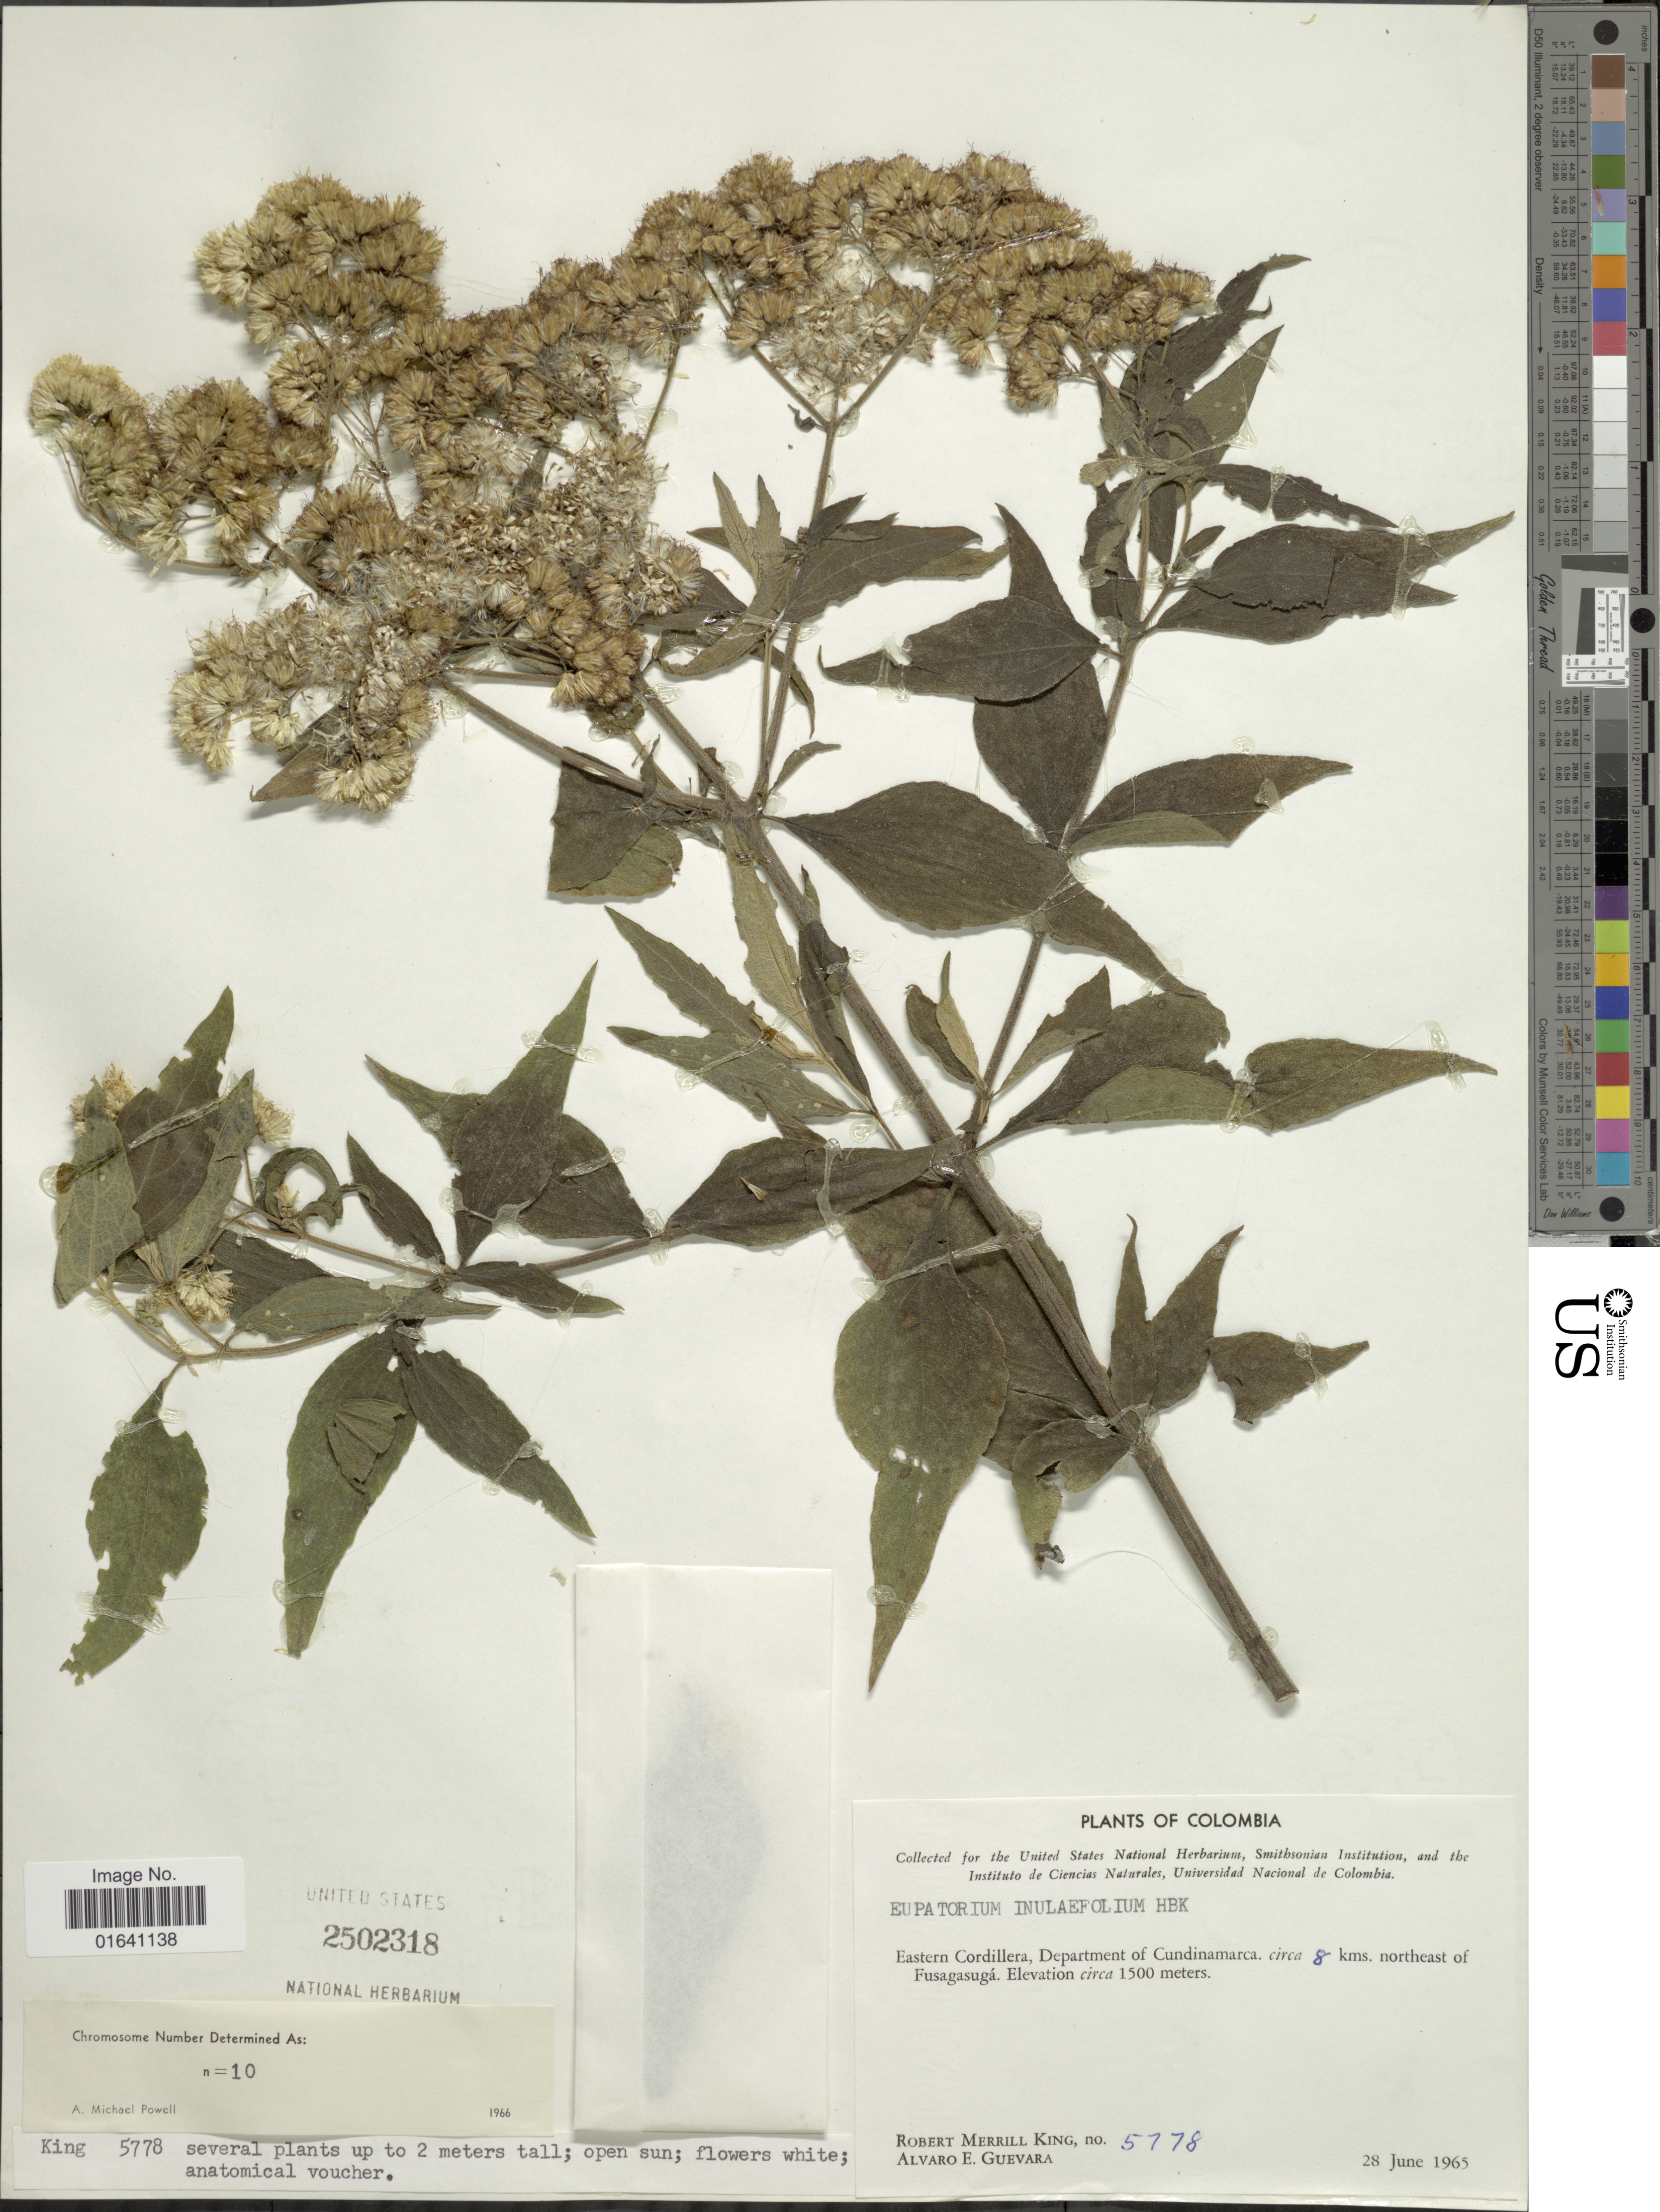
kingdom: Plantae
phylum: Tracheophyta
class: Magnoliopsida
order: Asterales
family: Asteraceae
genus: Austroeupatorium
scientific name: Austroeupatorium inulaefolium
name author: (Kunth) R.M. King & H. Rob.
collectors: R. M. King & A. E. Guevara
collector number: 5778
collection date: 1965-06-28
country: Colombia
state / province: Cundinamarca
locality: Eastern Cordillera, Department of Cundinamarca, circa 8 kms. northeast of Fusagsugá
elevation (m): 1500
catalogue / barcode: US 2502318